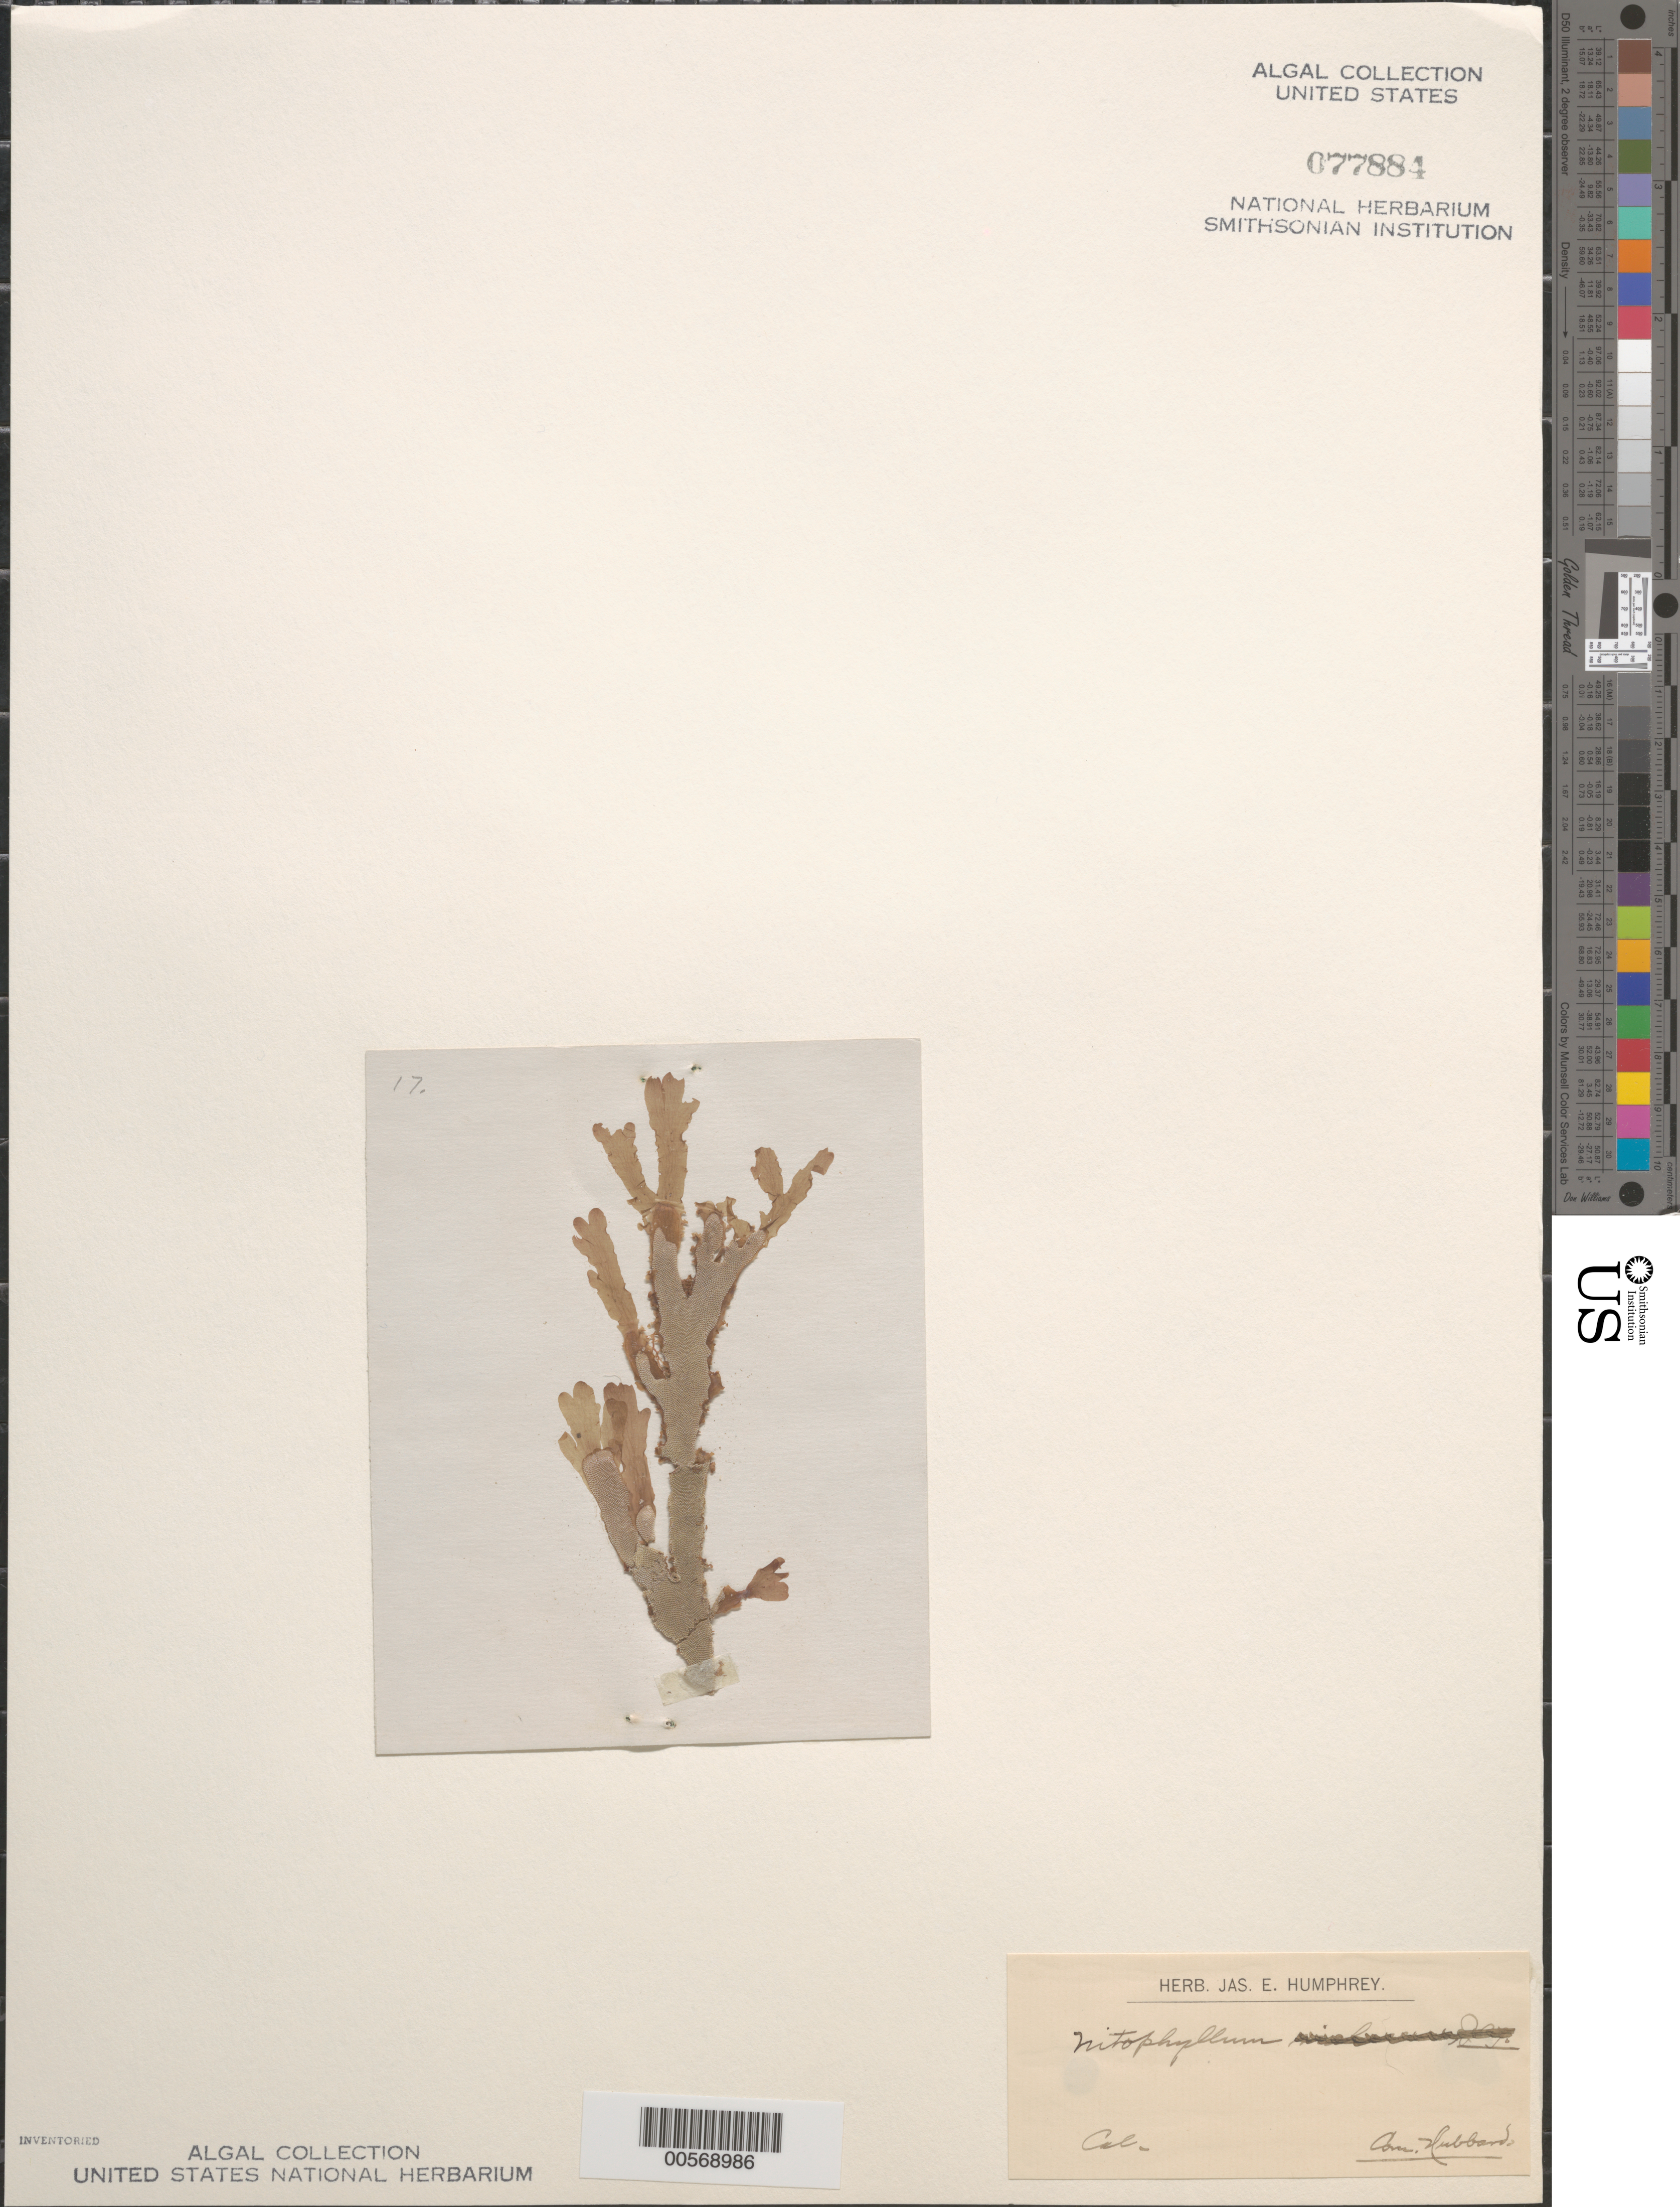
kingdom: Plantae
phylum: Rhodophyta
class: Florideophyceae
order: Ceramiales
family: Delesseriaceae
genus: Nitophyllum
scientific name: Nitophyllum sp.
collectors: Hubbard, --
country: United States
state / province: California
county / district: San Diego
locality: False Bay, San Diego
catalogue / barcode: US 77884